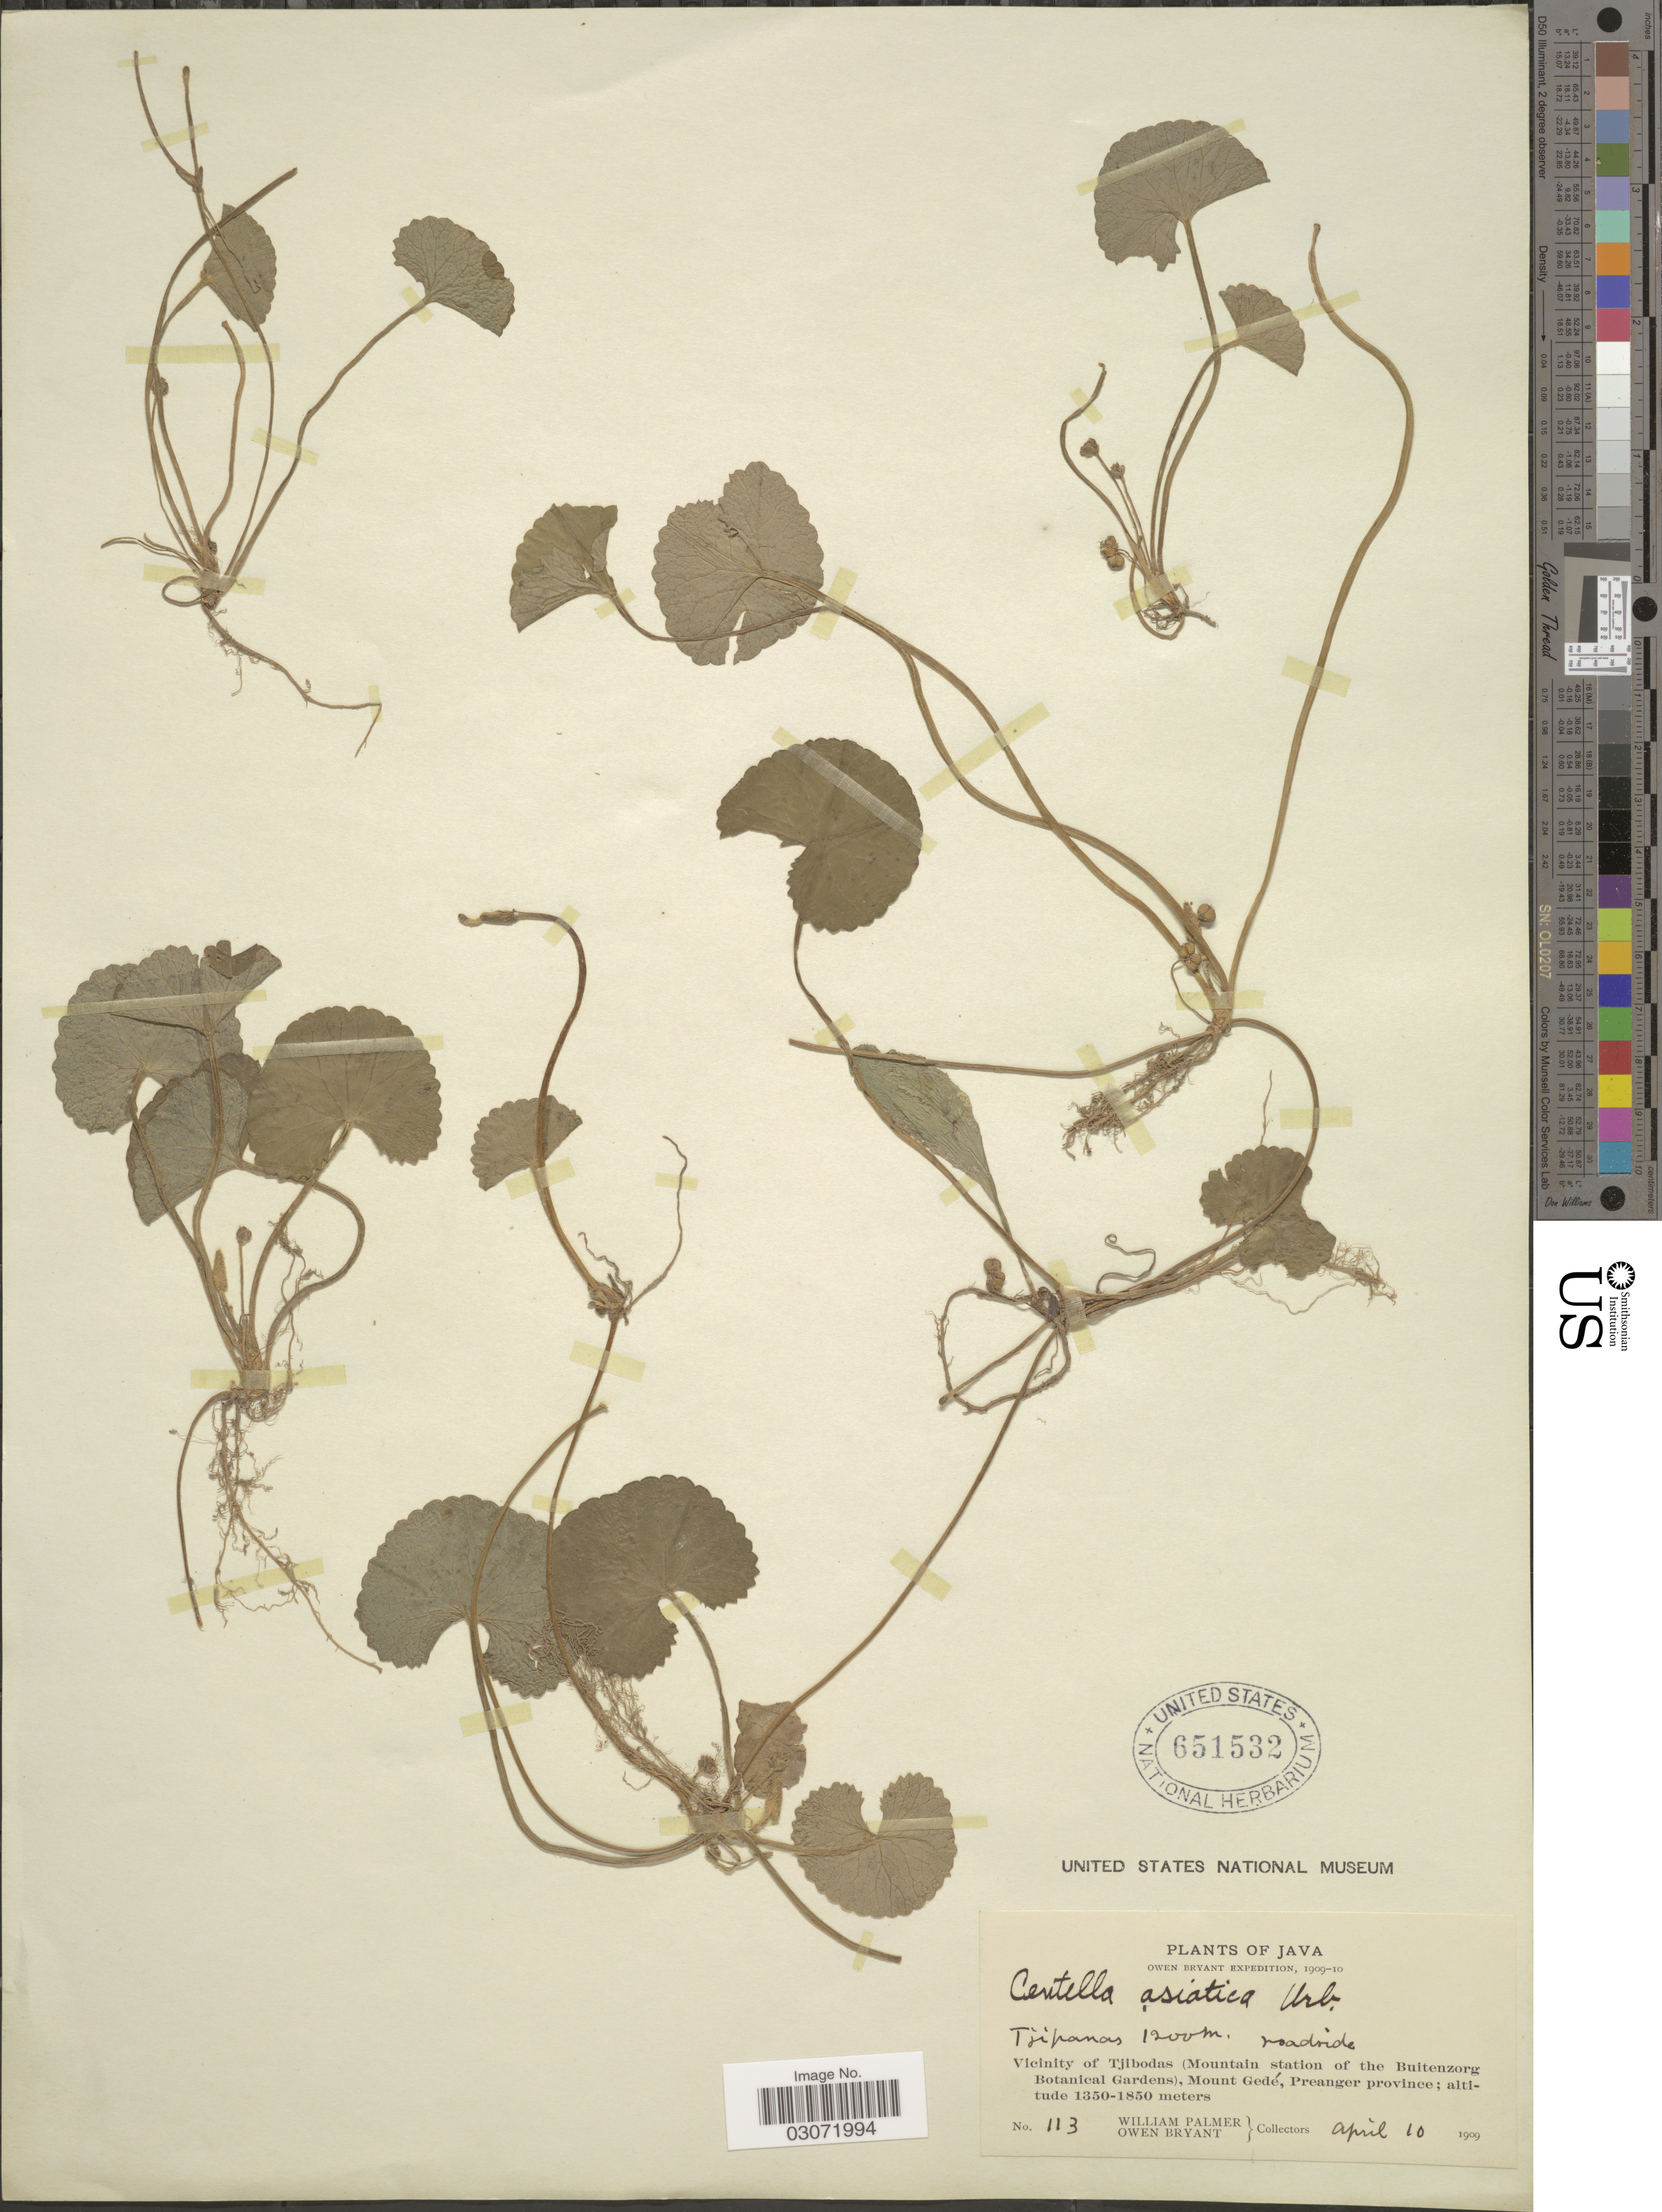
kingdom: Plantae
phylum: Tracheophyta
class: Magnoliopsida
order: Apiales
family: Apiaceae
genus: Centella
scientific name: Centella asiatica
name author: (L.) Urb.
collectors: W. Palmer & O. Bryant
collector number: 113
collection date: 1909-04-10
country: Indonesia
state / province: Java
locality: Tjipanas. Vicinity of Tjibodas (Mountain station of the Buitenzorg Botanical Gardens), Mount Gedé, Preanger province.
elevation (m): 1350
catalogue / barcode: US 651532